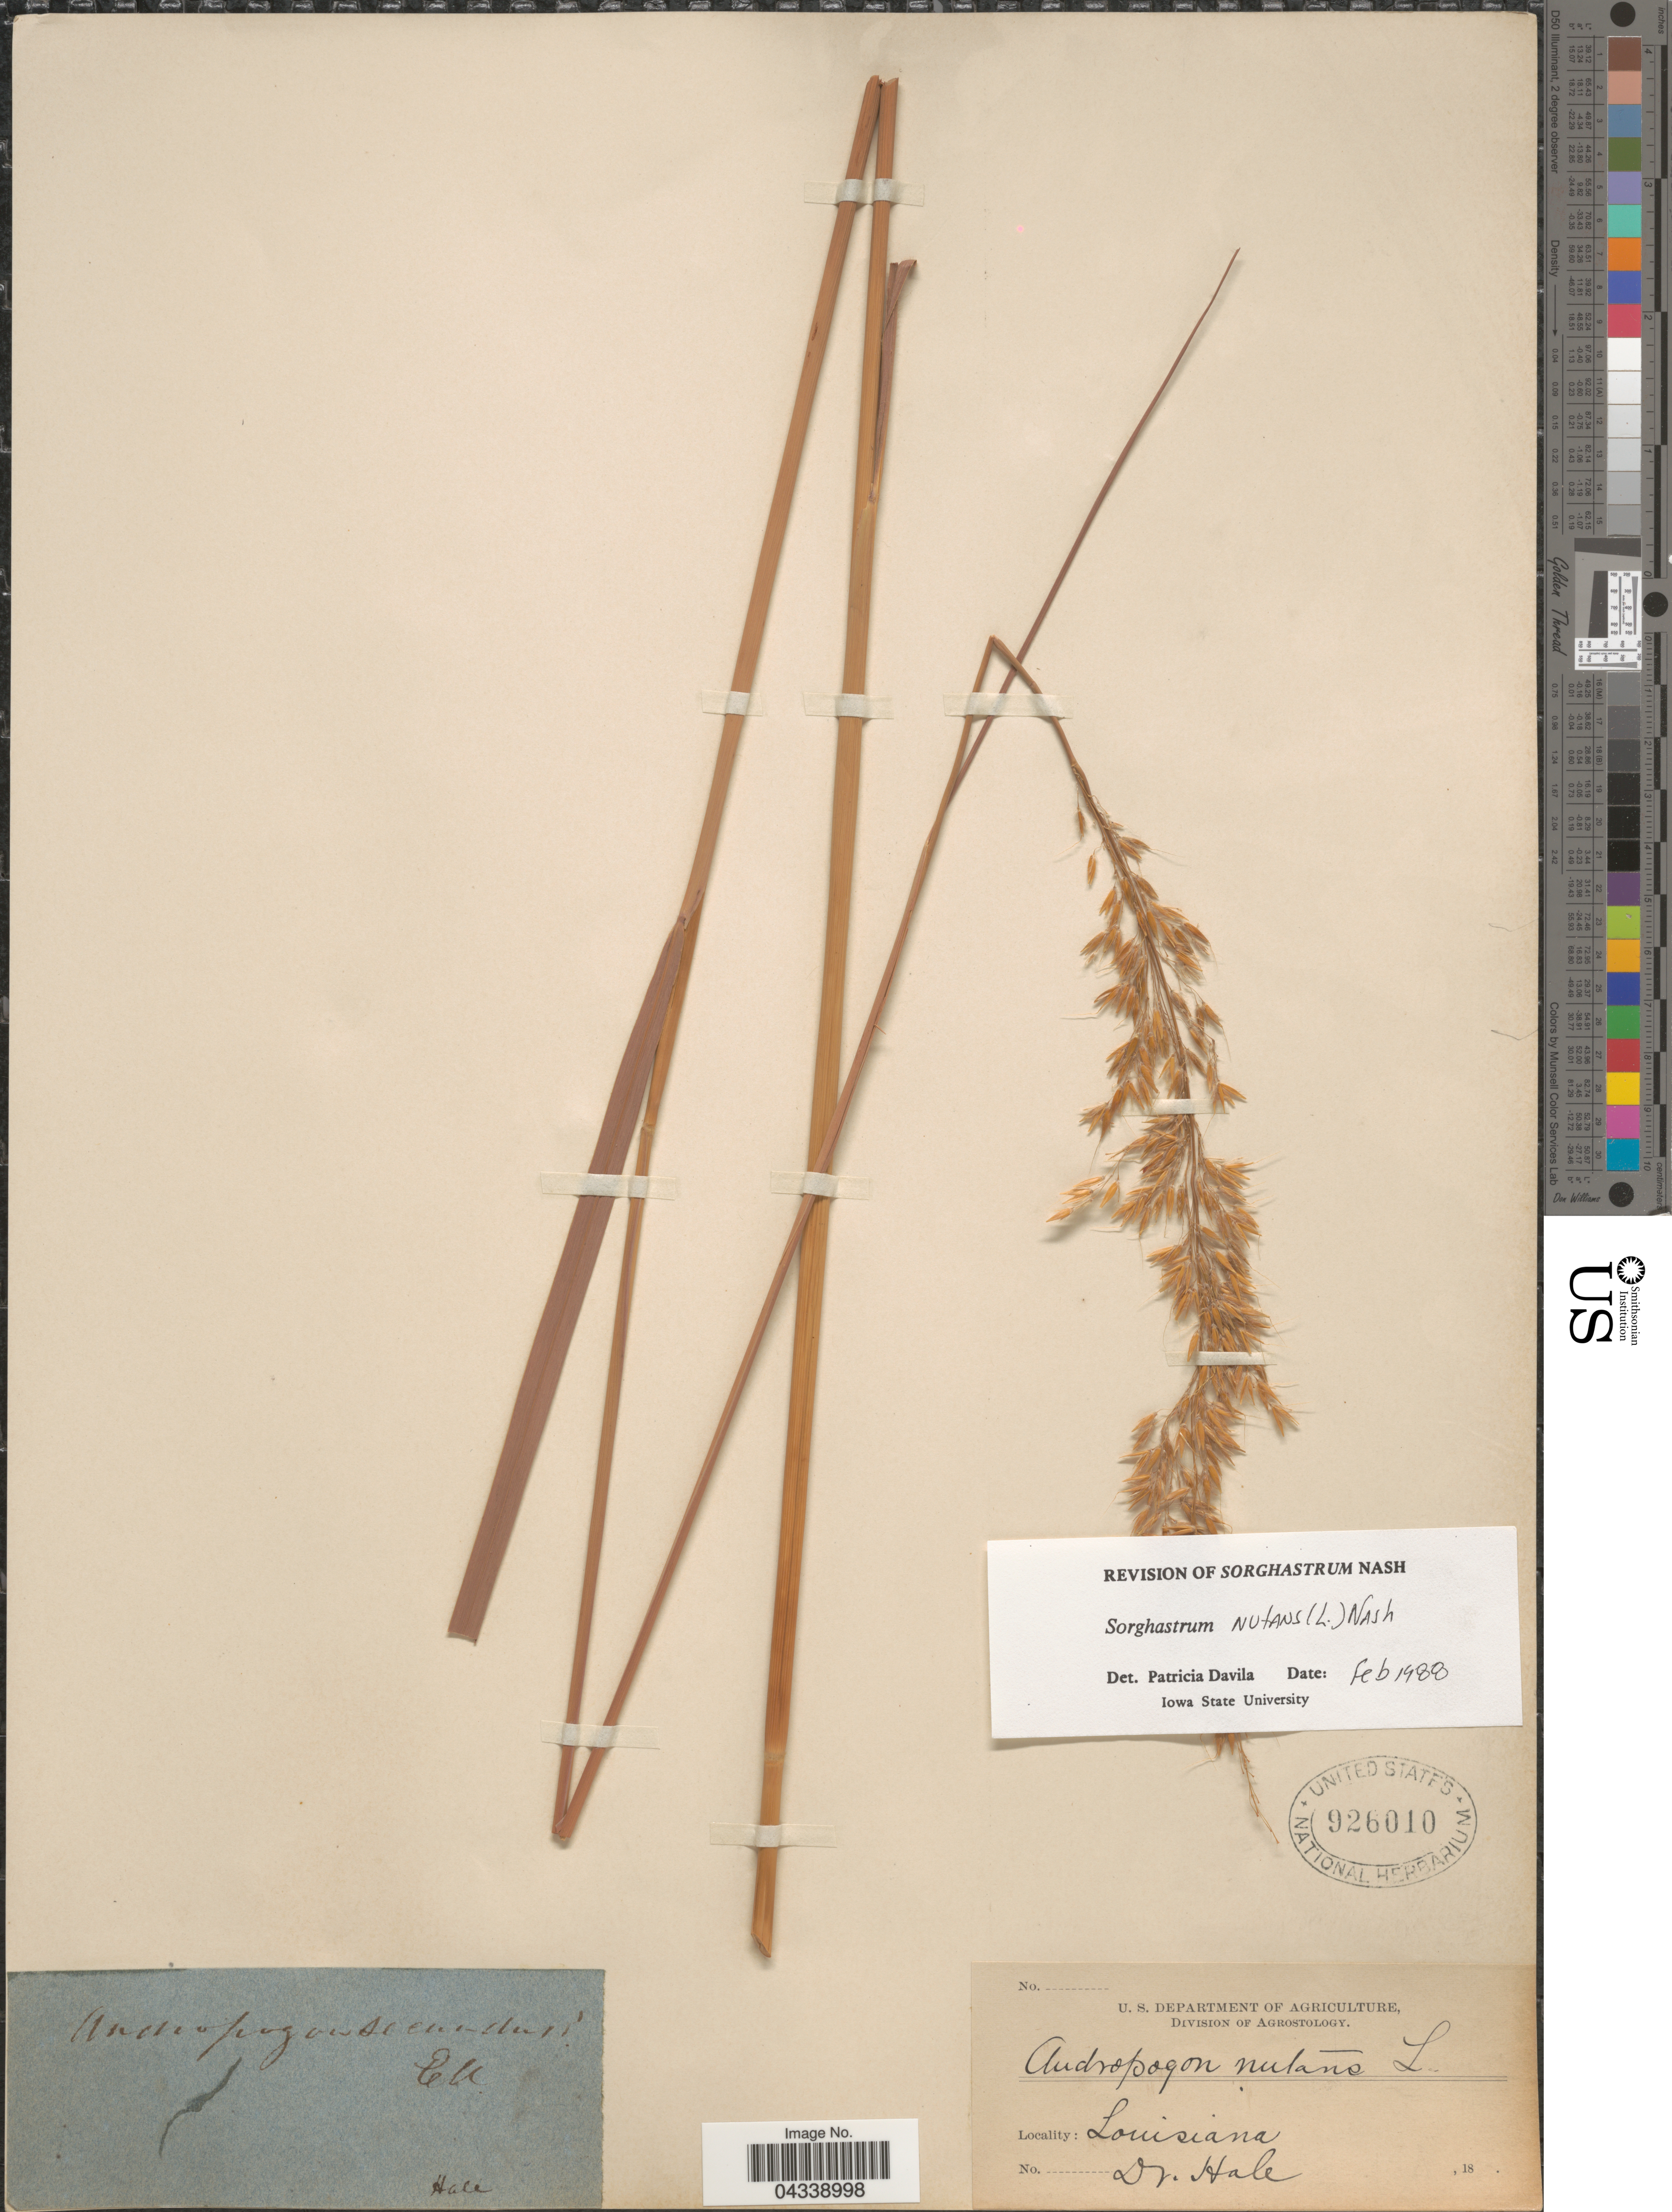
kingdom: Plantae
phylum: Tracheophyta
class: Liliopsida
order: Poales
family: Poaceae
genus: Sorghastrum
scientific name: Sorghastrum nutans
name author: (L.) Nash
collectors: -- Hale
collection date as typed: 18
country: United States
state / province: Louisiana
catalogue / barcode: US 926010